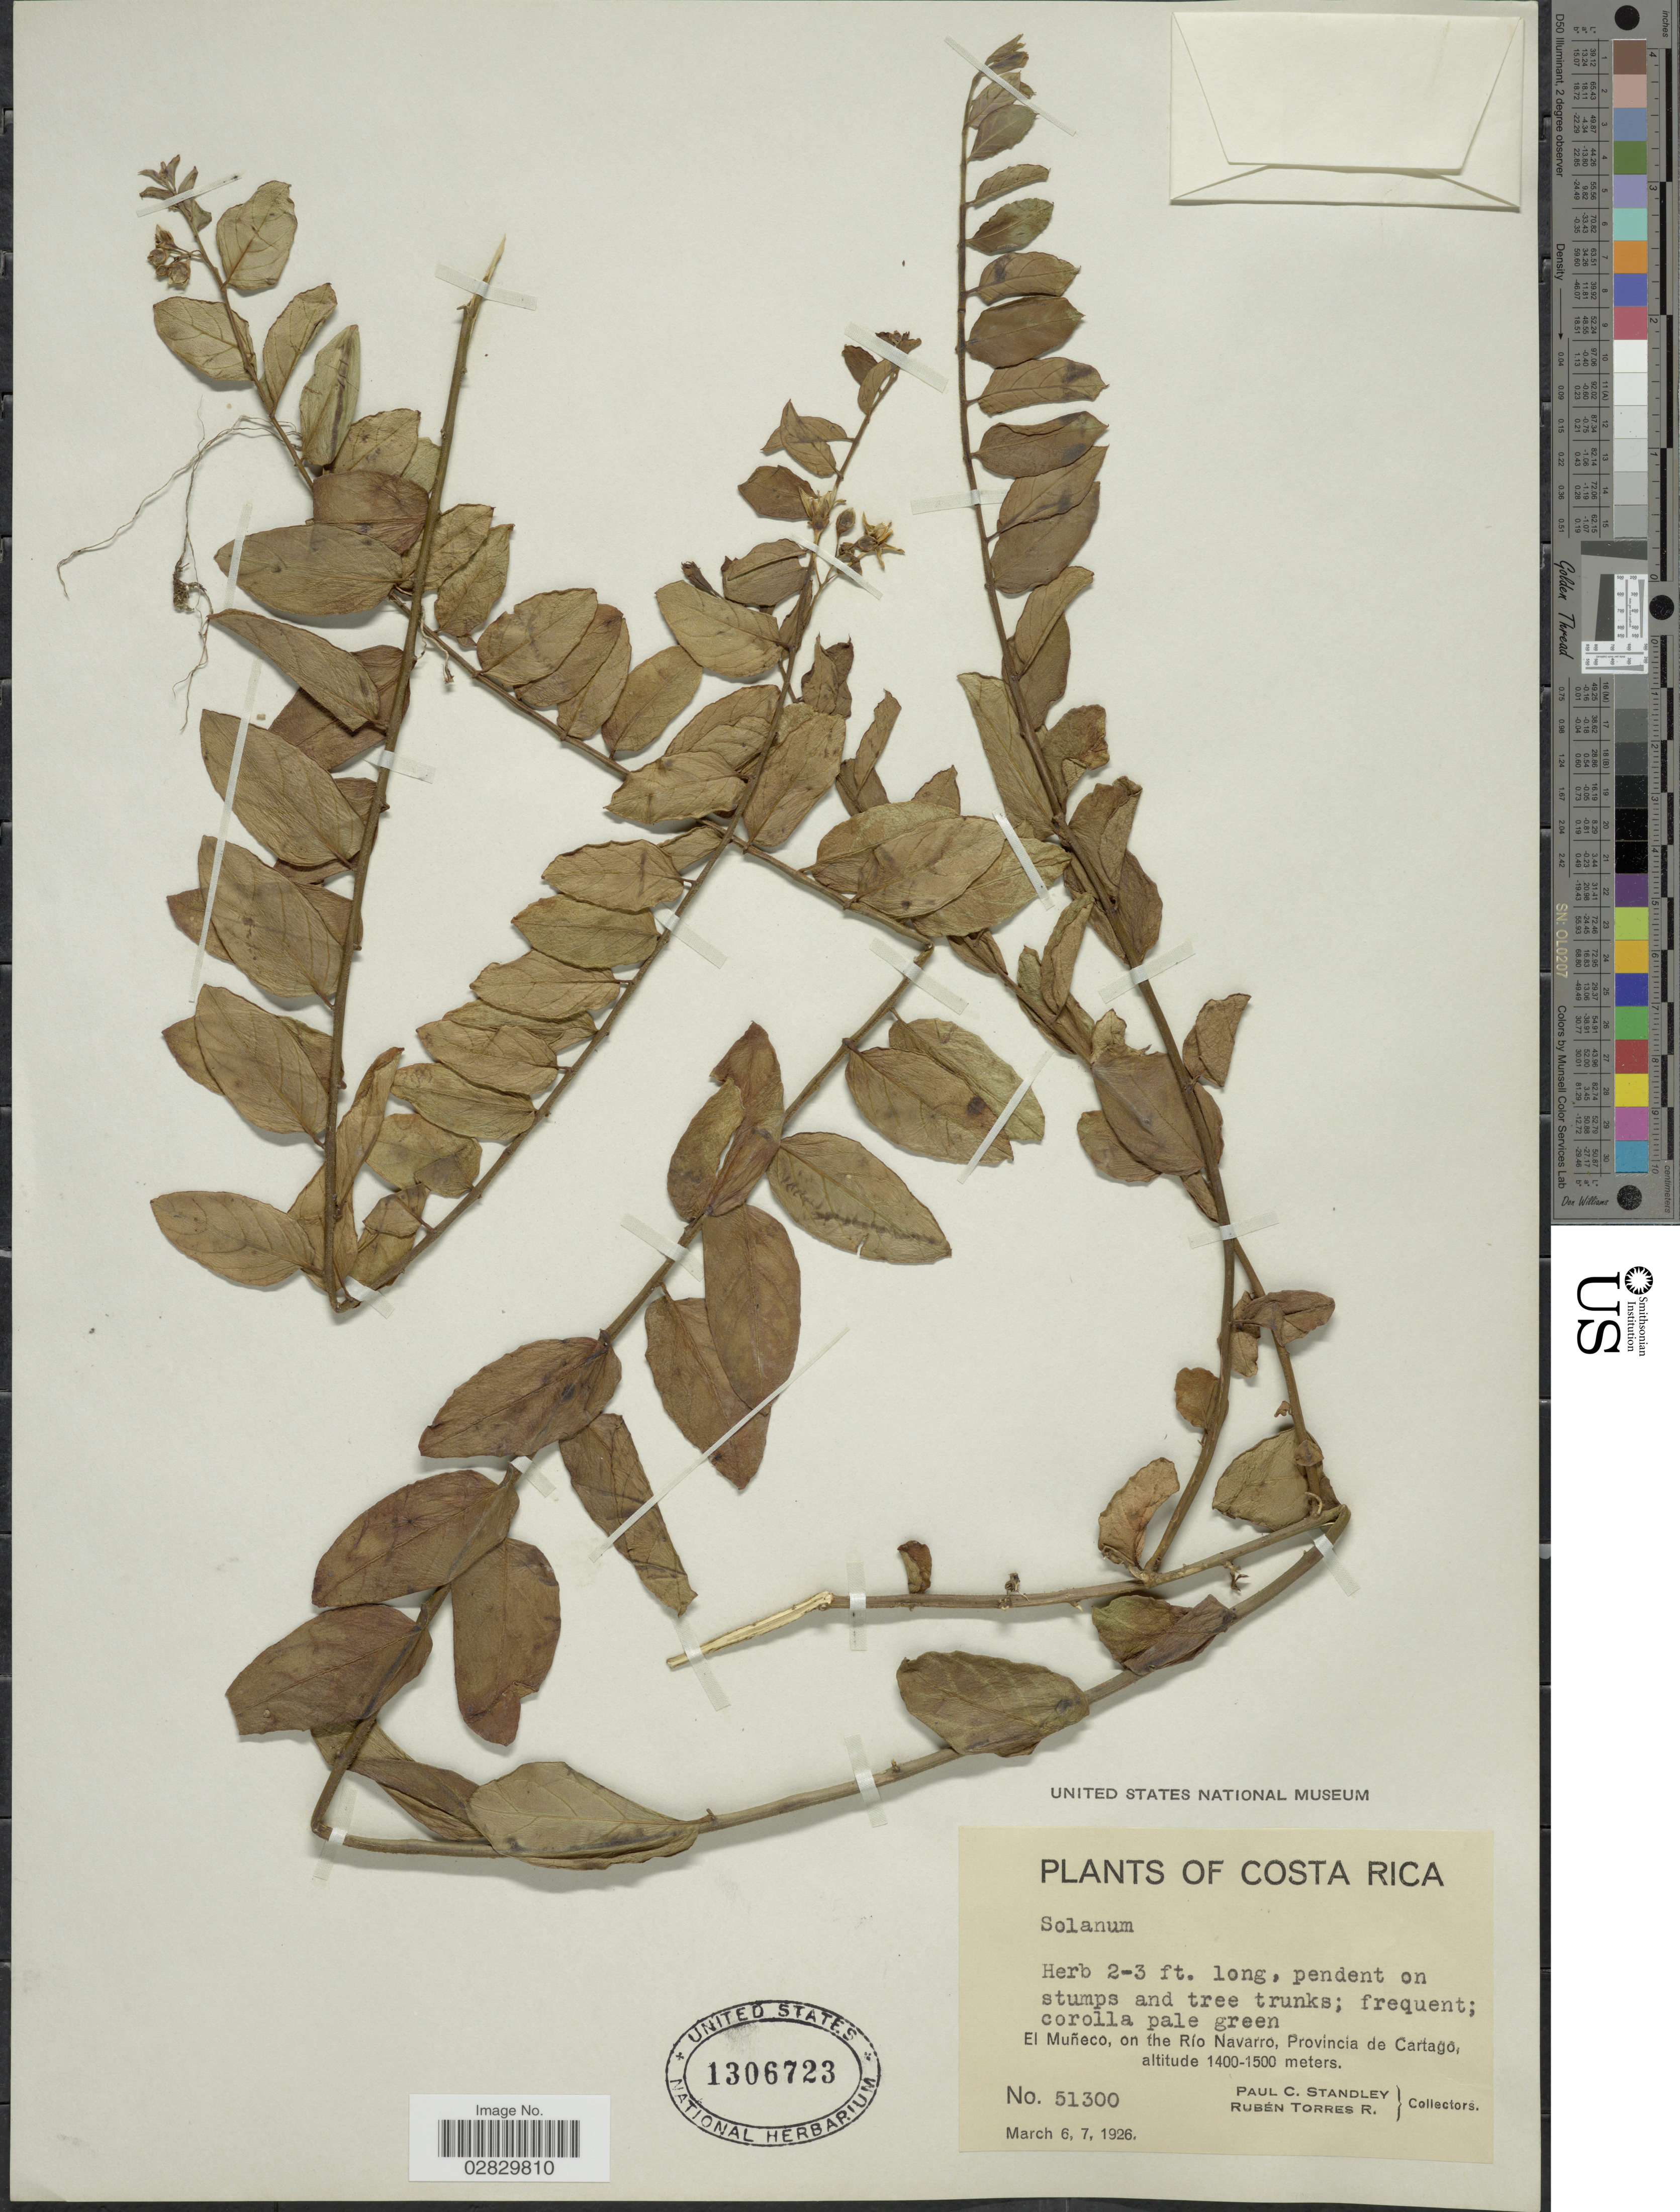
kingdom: Plantae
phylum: Tracheophyta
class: Magnoliopsida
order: Solanales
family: Solanaceae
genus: Solanum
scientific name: Solanum evolvulifolium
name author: Greenm. ex Donn. Sm.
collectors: P. C. Standley & R. Torres Rojas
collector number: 51300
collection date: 1926-03-06/1926-03-07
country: Costa Rica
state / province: Cartago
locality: El Muñeco, on the Río Navarro.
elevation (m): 1400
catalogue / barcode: US 1306723